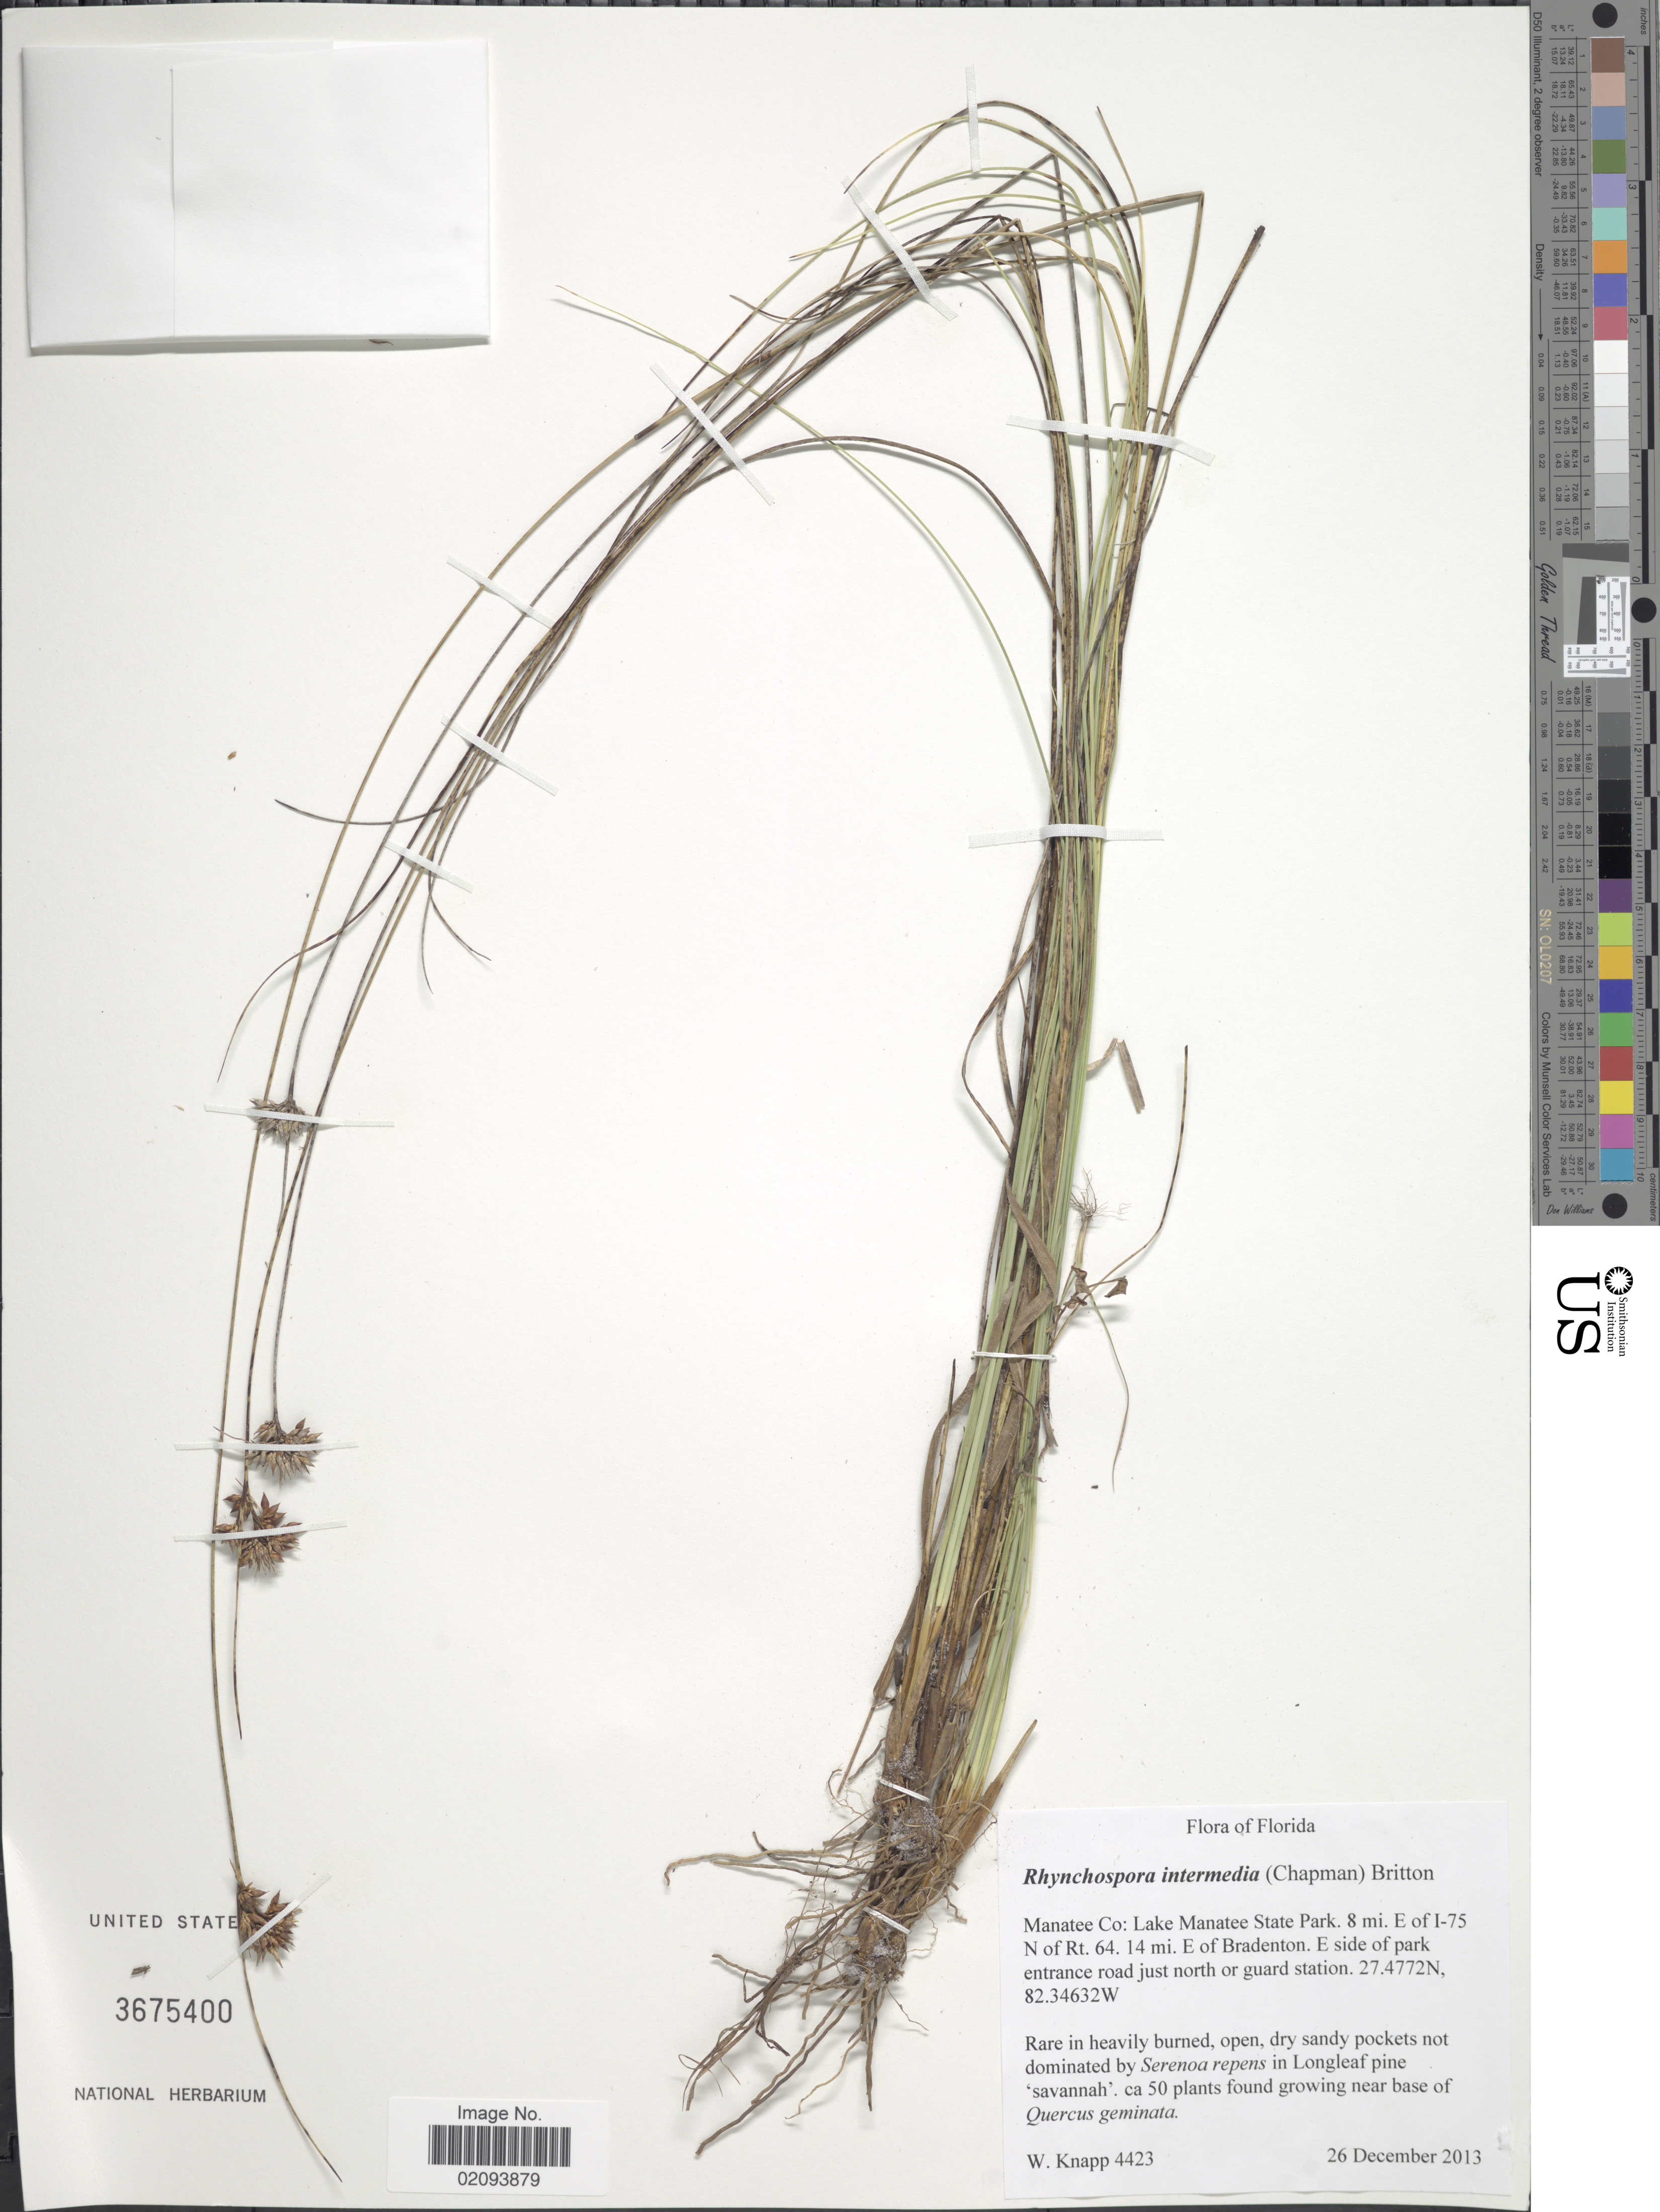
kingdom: Plantae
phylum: Tracheophyta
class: Liliopsida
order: Poales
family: Cyperaceae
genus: Rhynchospora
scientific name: Rhynchospora intermedia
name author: (Chapm.) Britton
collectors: W. Knapp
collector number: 4423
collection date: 2013-12-26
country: United States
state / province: Florida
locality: Manatee Co: Lake Manatee State Park. 8 mi E of I-75 N of Rt. 64. 14 mi. E of Bradenton. E side of park entrance road just north of guard station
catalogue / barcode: US 3675400